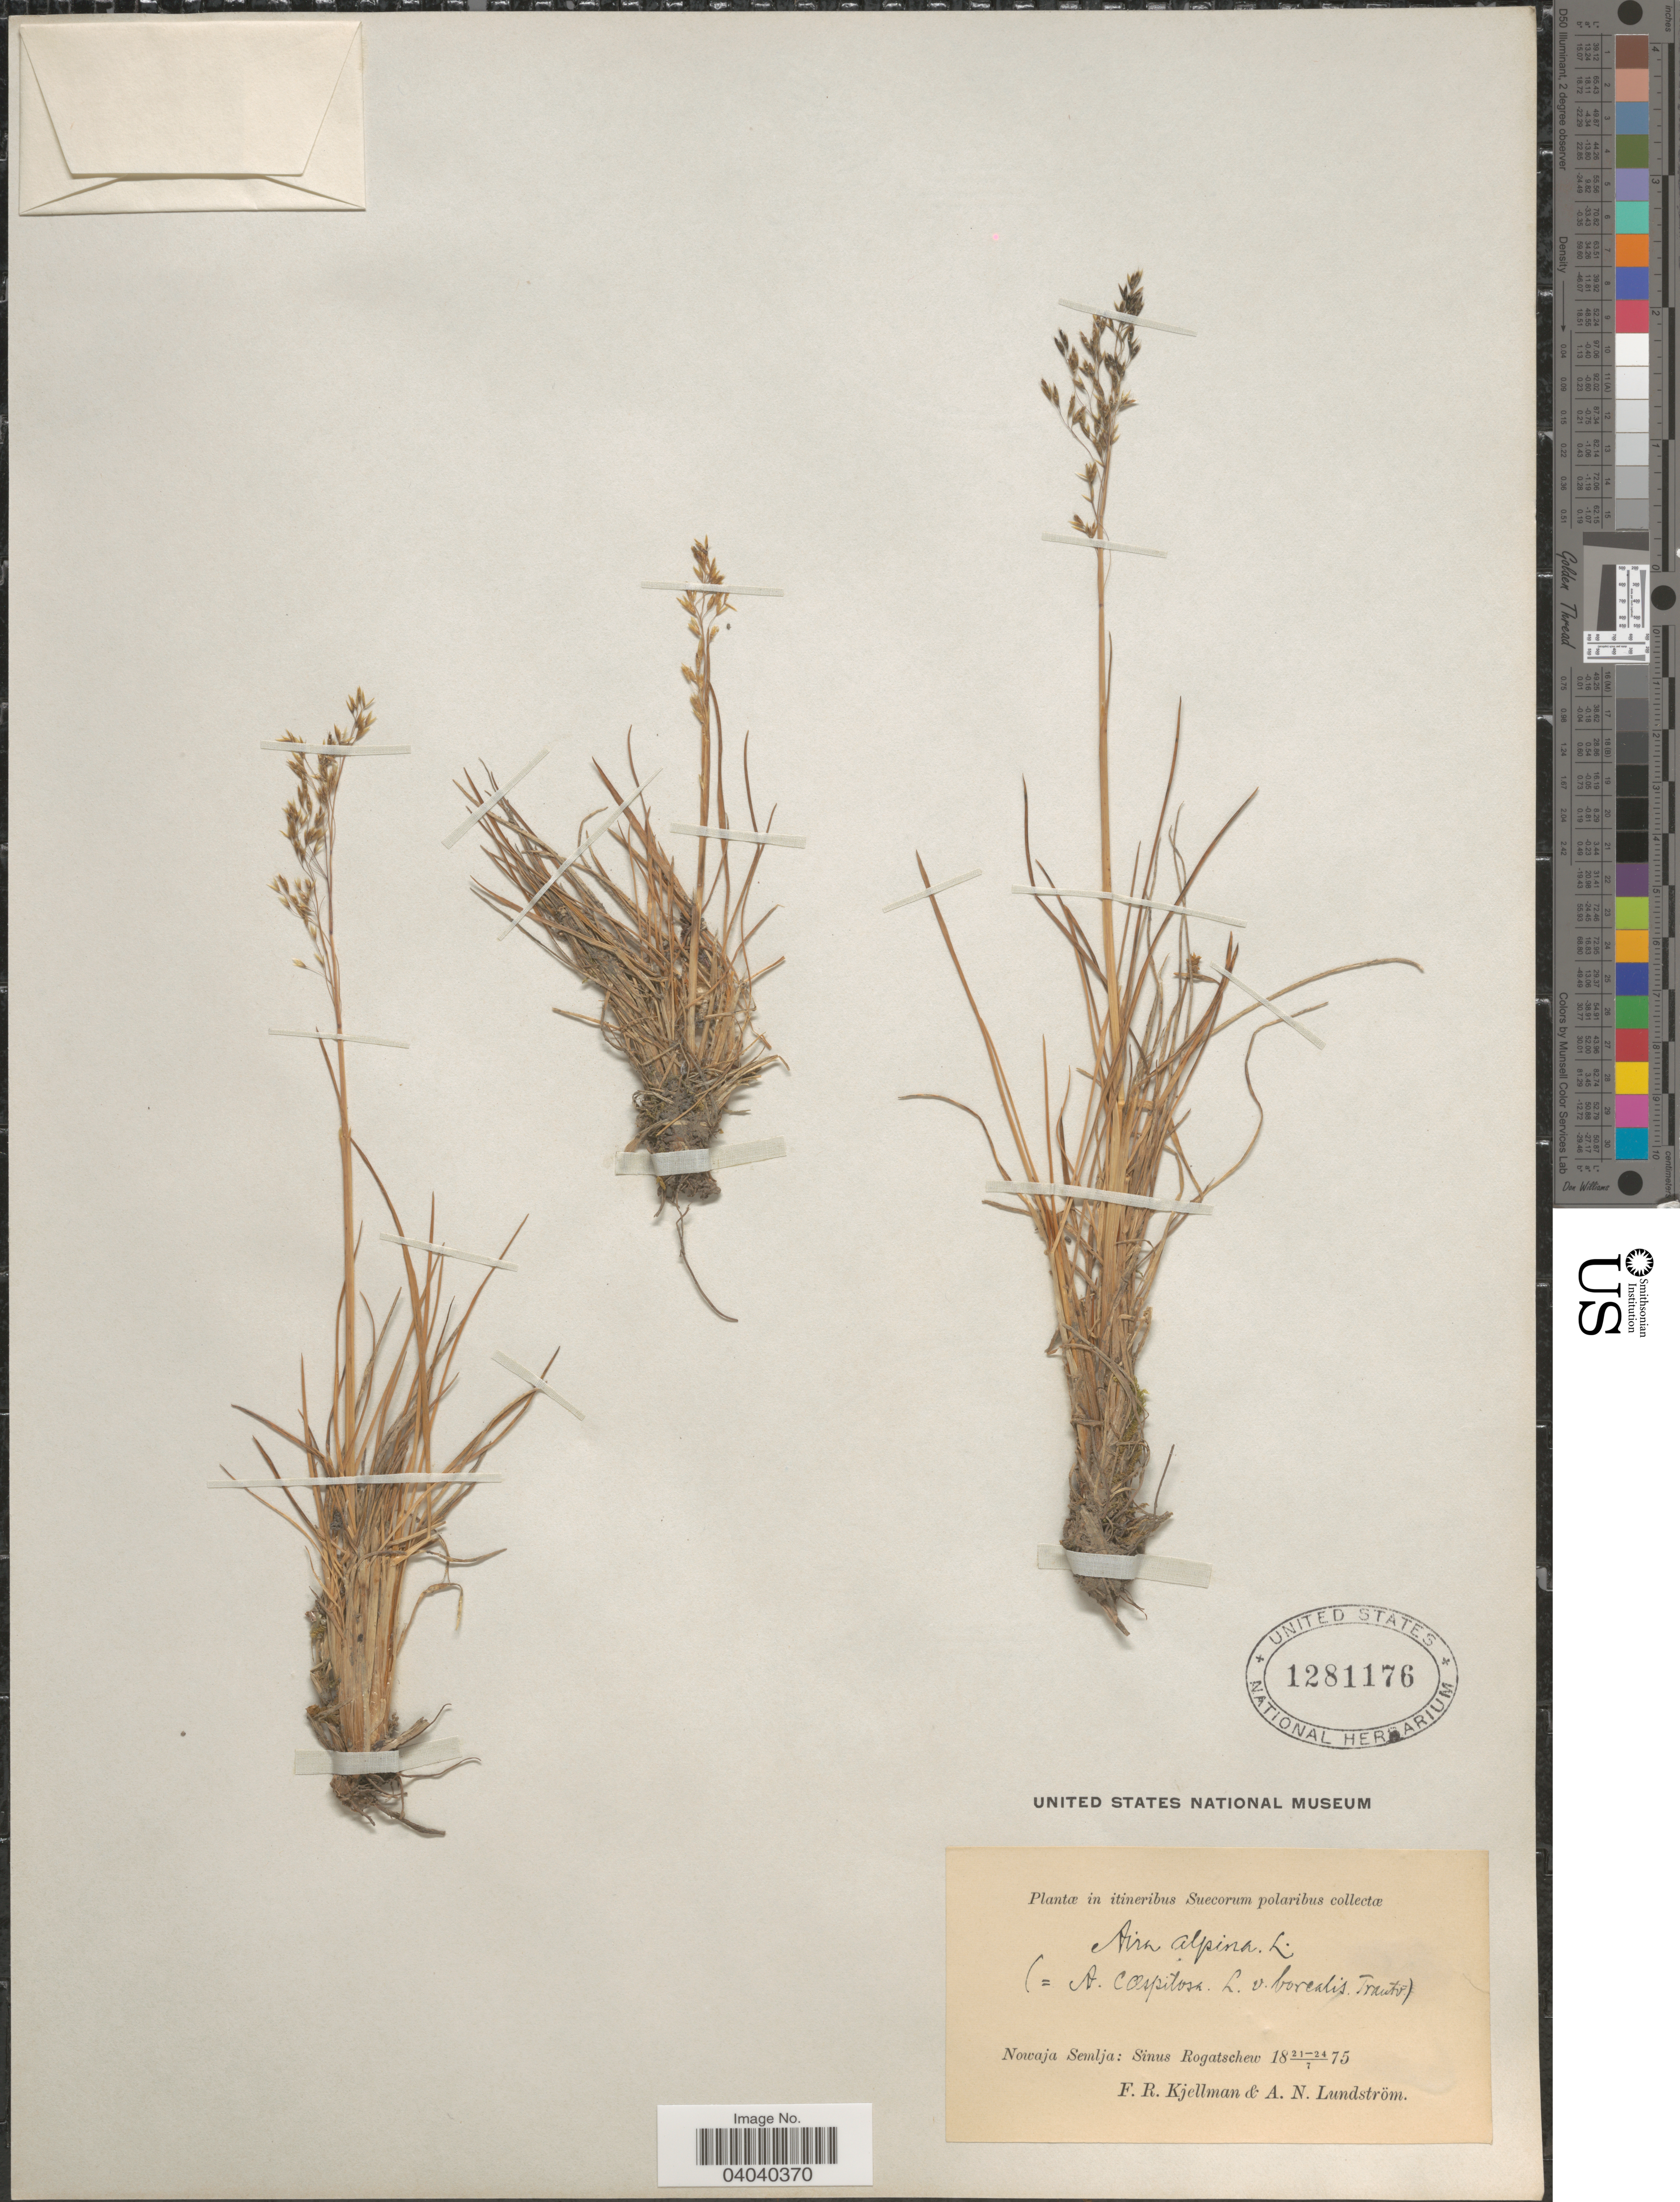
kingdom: Plantae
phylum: Tracheophyta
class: Liliopsida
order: Poales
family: Poaceae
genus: Deschampsia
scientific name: Deschampsia cespitosa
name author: (L.) P. Beauv.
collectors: A. N. Lundstrom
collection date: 1875-07-21/1875-07-24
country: Sweden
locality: In itineribus Suecorum polaribus. Nowaja Semlja: Sinus Rogatschew.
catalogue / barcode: US 1281176